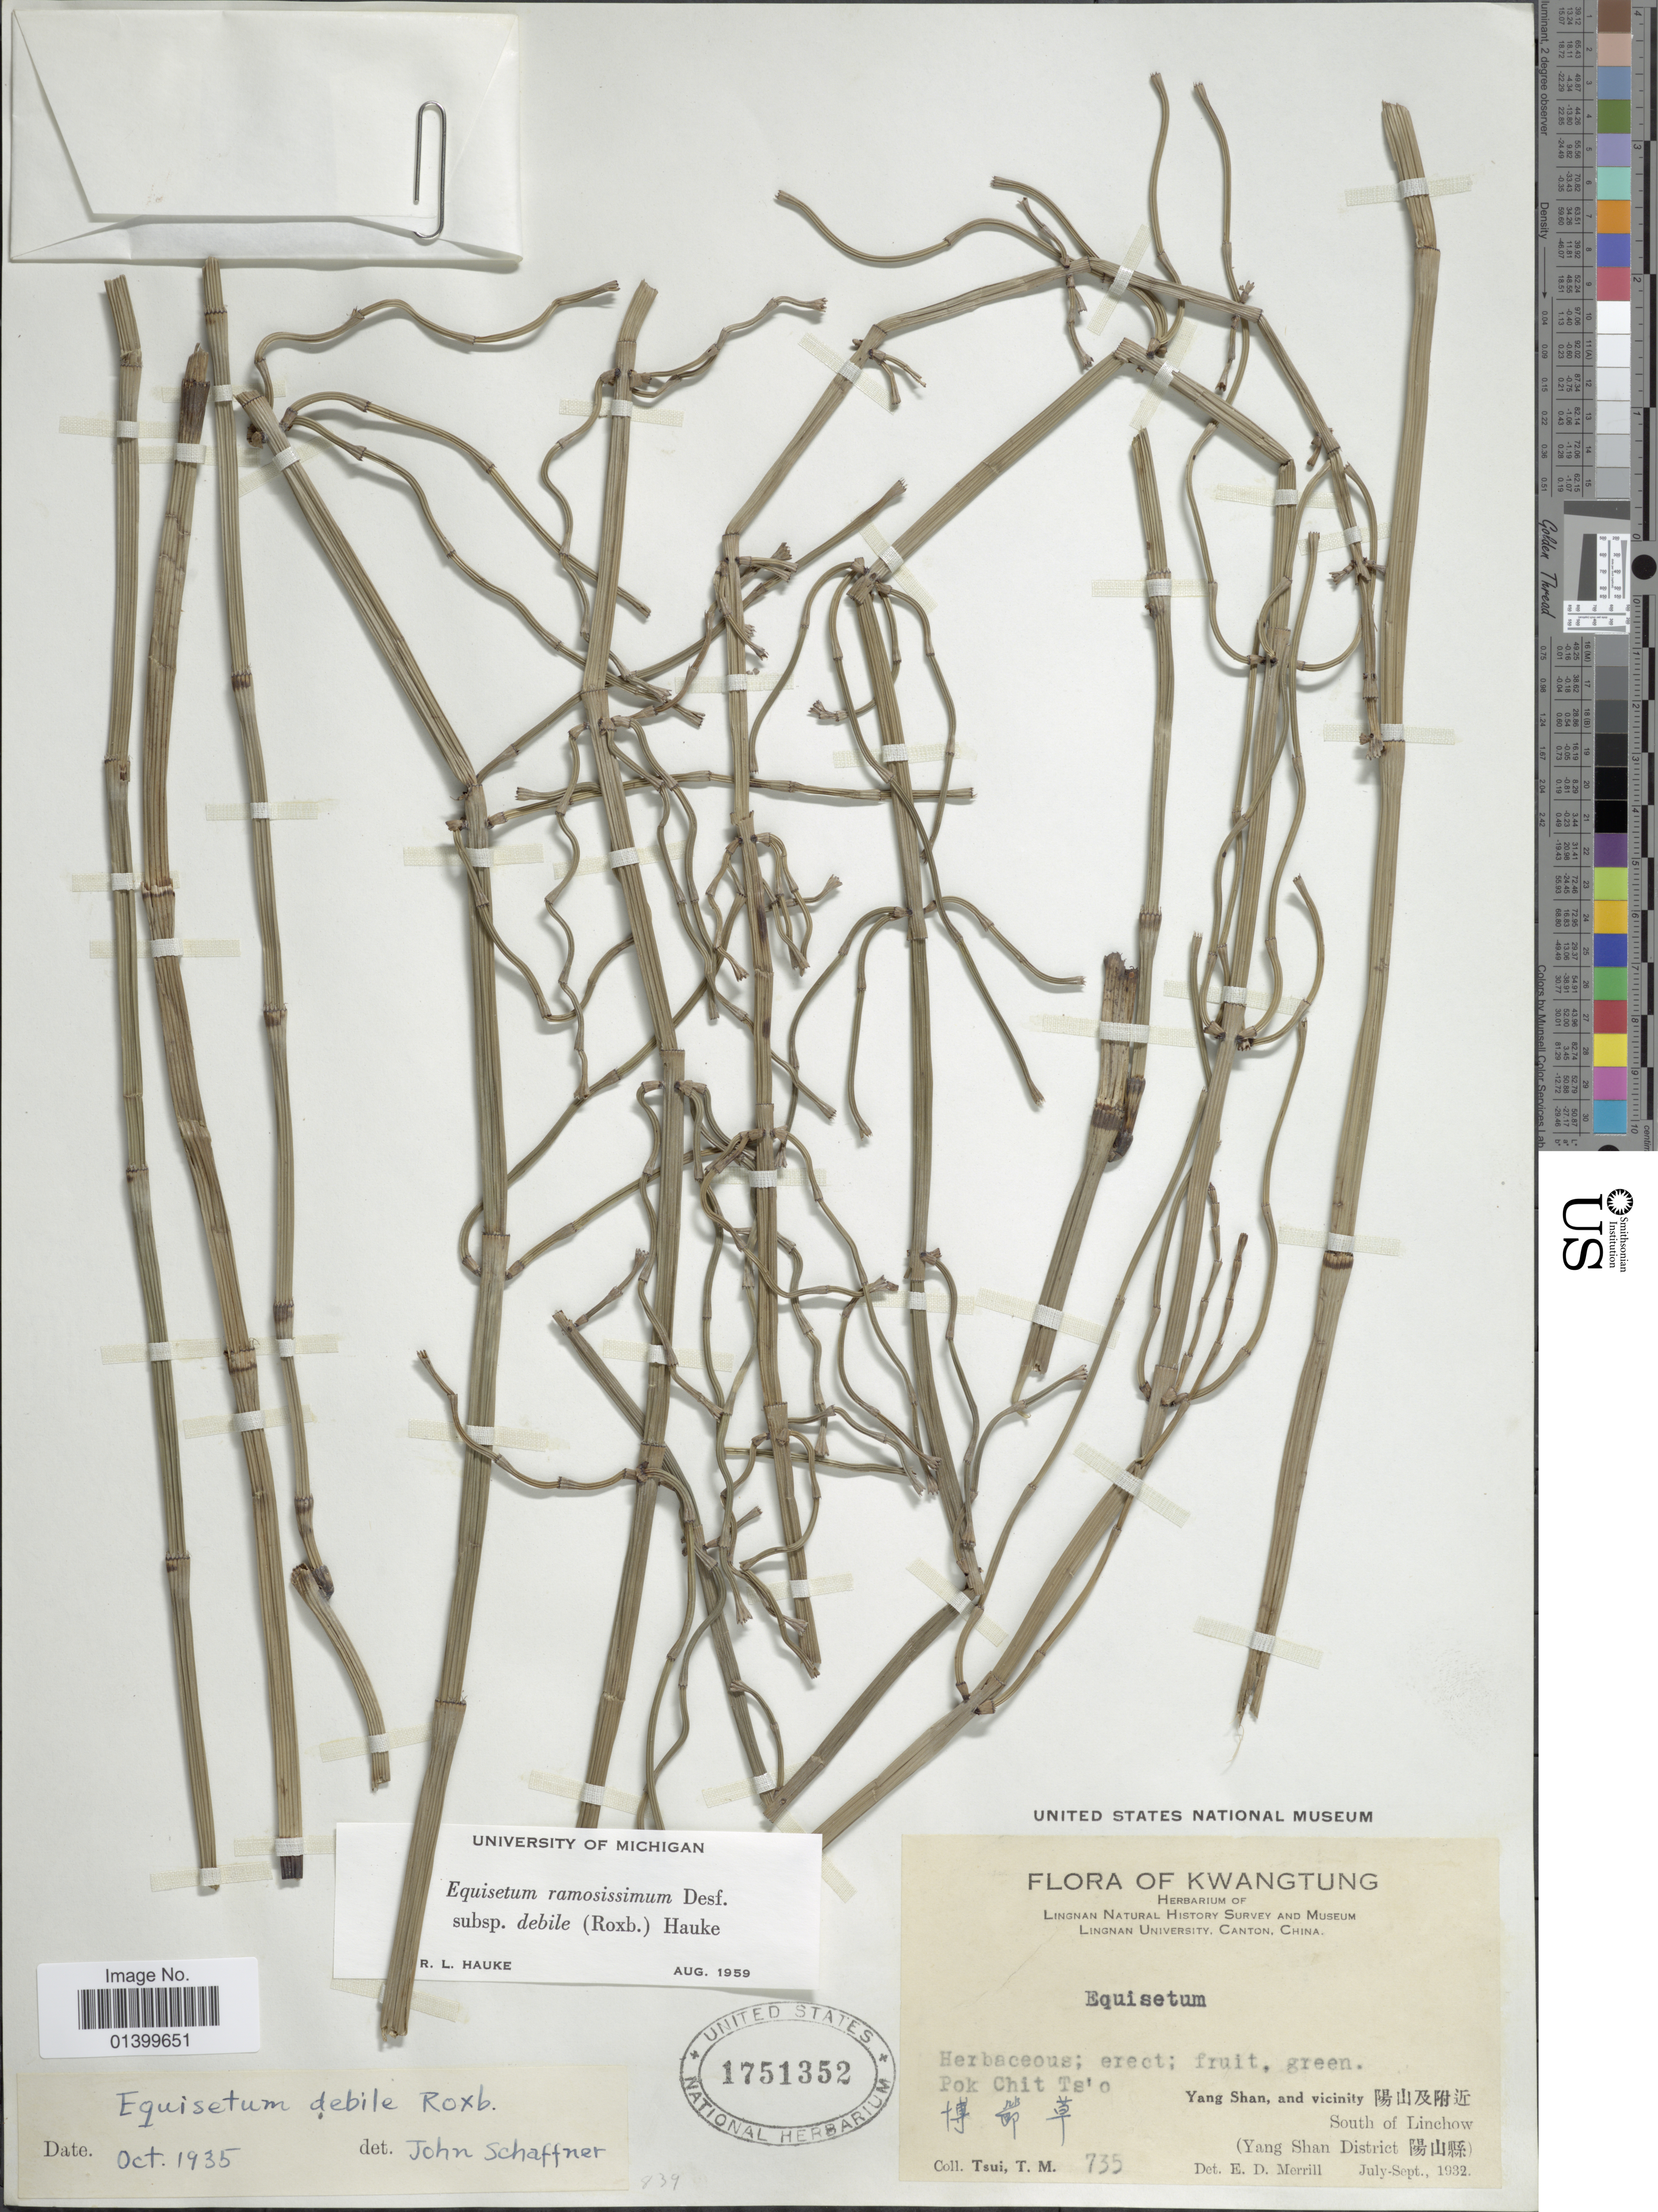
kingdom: Plantae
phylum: Tracheophyta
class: Polypodiopsida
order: Equisetales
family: Equisetaceae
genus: Equisetum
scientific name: Equisetum ramosissimum subsp. debile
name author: (Roxb. ex Vaucher) Hauke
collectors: T. Tsui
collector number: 735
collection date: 1932-07/1932-09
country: China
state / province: Guangdong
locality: Flora of Kwangtung. Pok Chit Ts'o, X. Yang Shan, and vicinity X. South of Linchow (Yang Shan District X).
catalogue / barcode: US 1751352